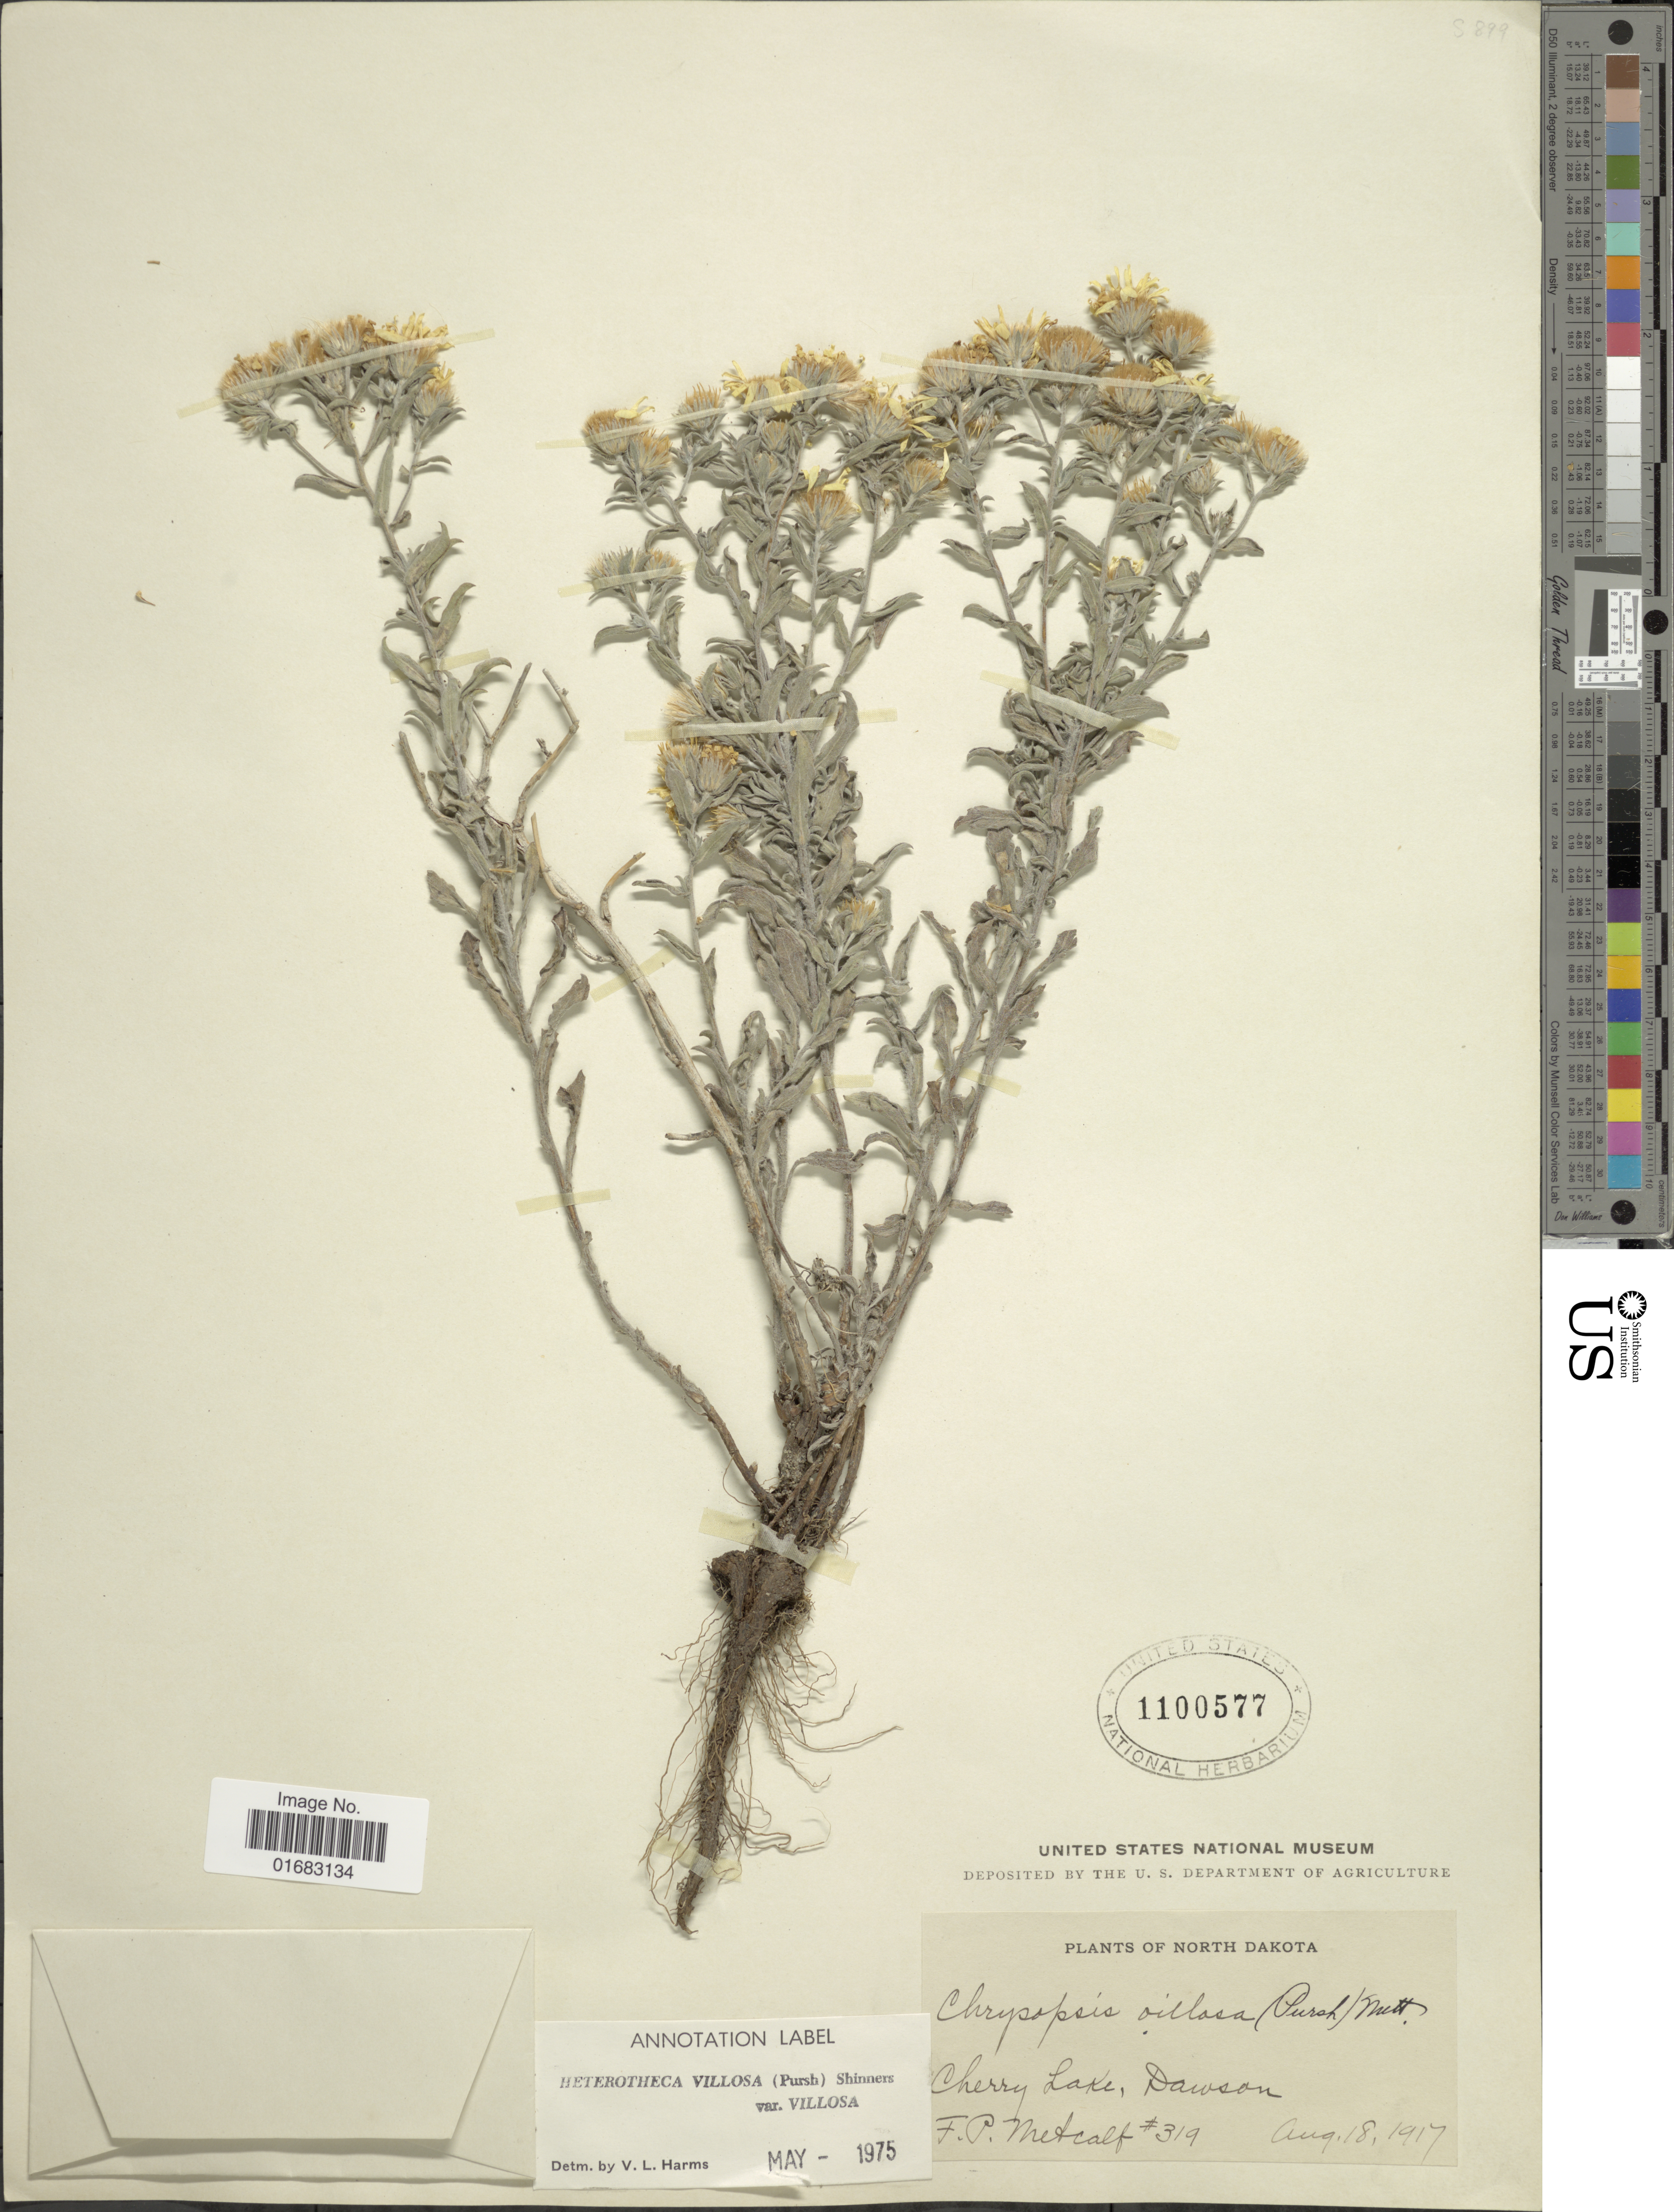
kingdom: Plantae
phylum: Tracheophyta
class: Magnoliopsida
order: Asterales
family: Asteraceae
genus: Heterotheca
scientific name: Heterotheca villosa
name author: (Pursh) Shinners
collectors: F. Metcalf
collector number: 319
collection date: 1917-08-18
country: United States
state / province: North Dakota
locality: North Dakota. Cherry Lake, Dawson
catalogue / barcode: US 1100577